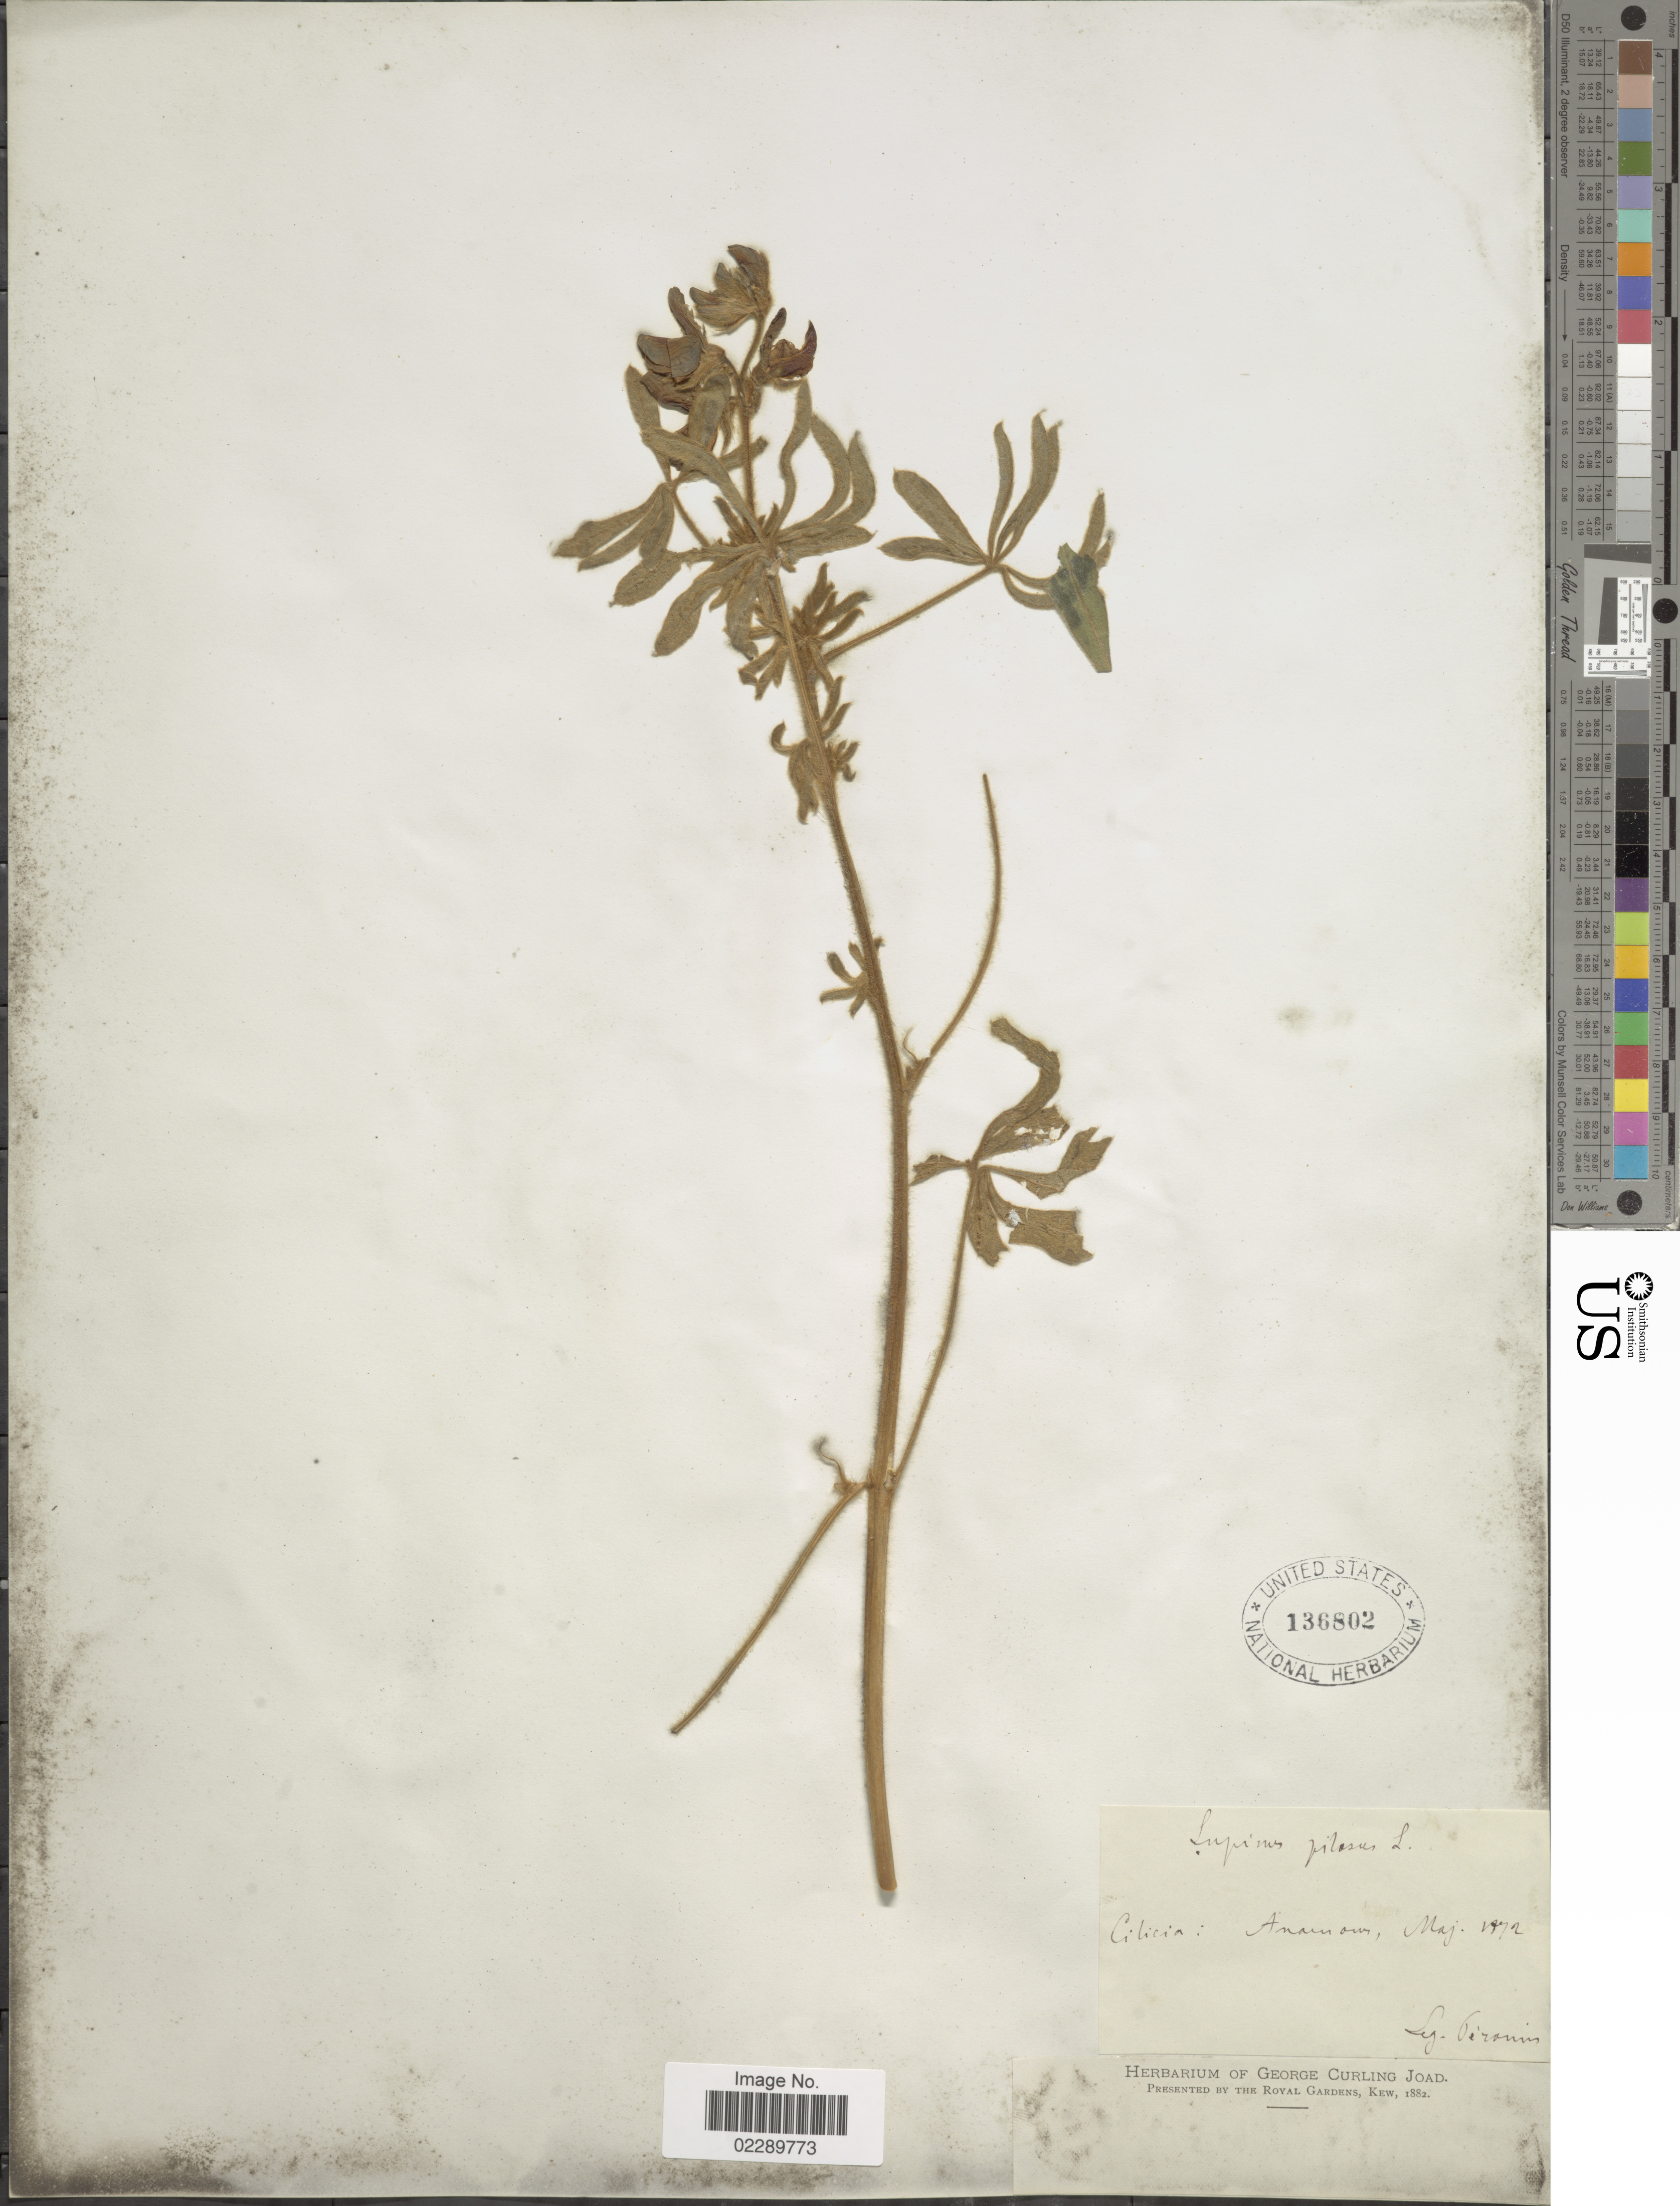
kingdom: Plantae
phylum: Tracheophyta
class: Magnoliopsida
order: Fabales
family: Fabaceae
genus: Lupinus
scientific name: Lupinus pilosus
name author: L.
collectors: Peronin, --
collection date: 1872-05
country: Turkey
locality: Cilicia: Anamoun. [interpreted]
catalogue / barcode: US 136802